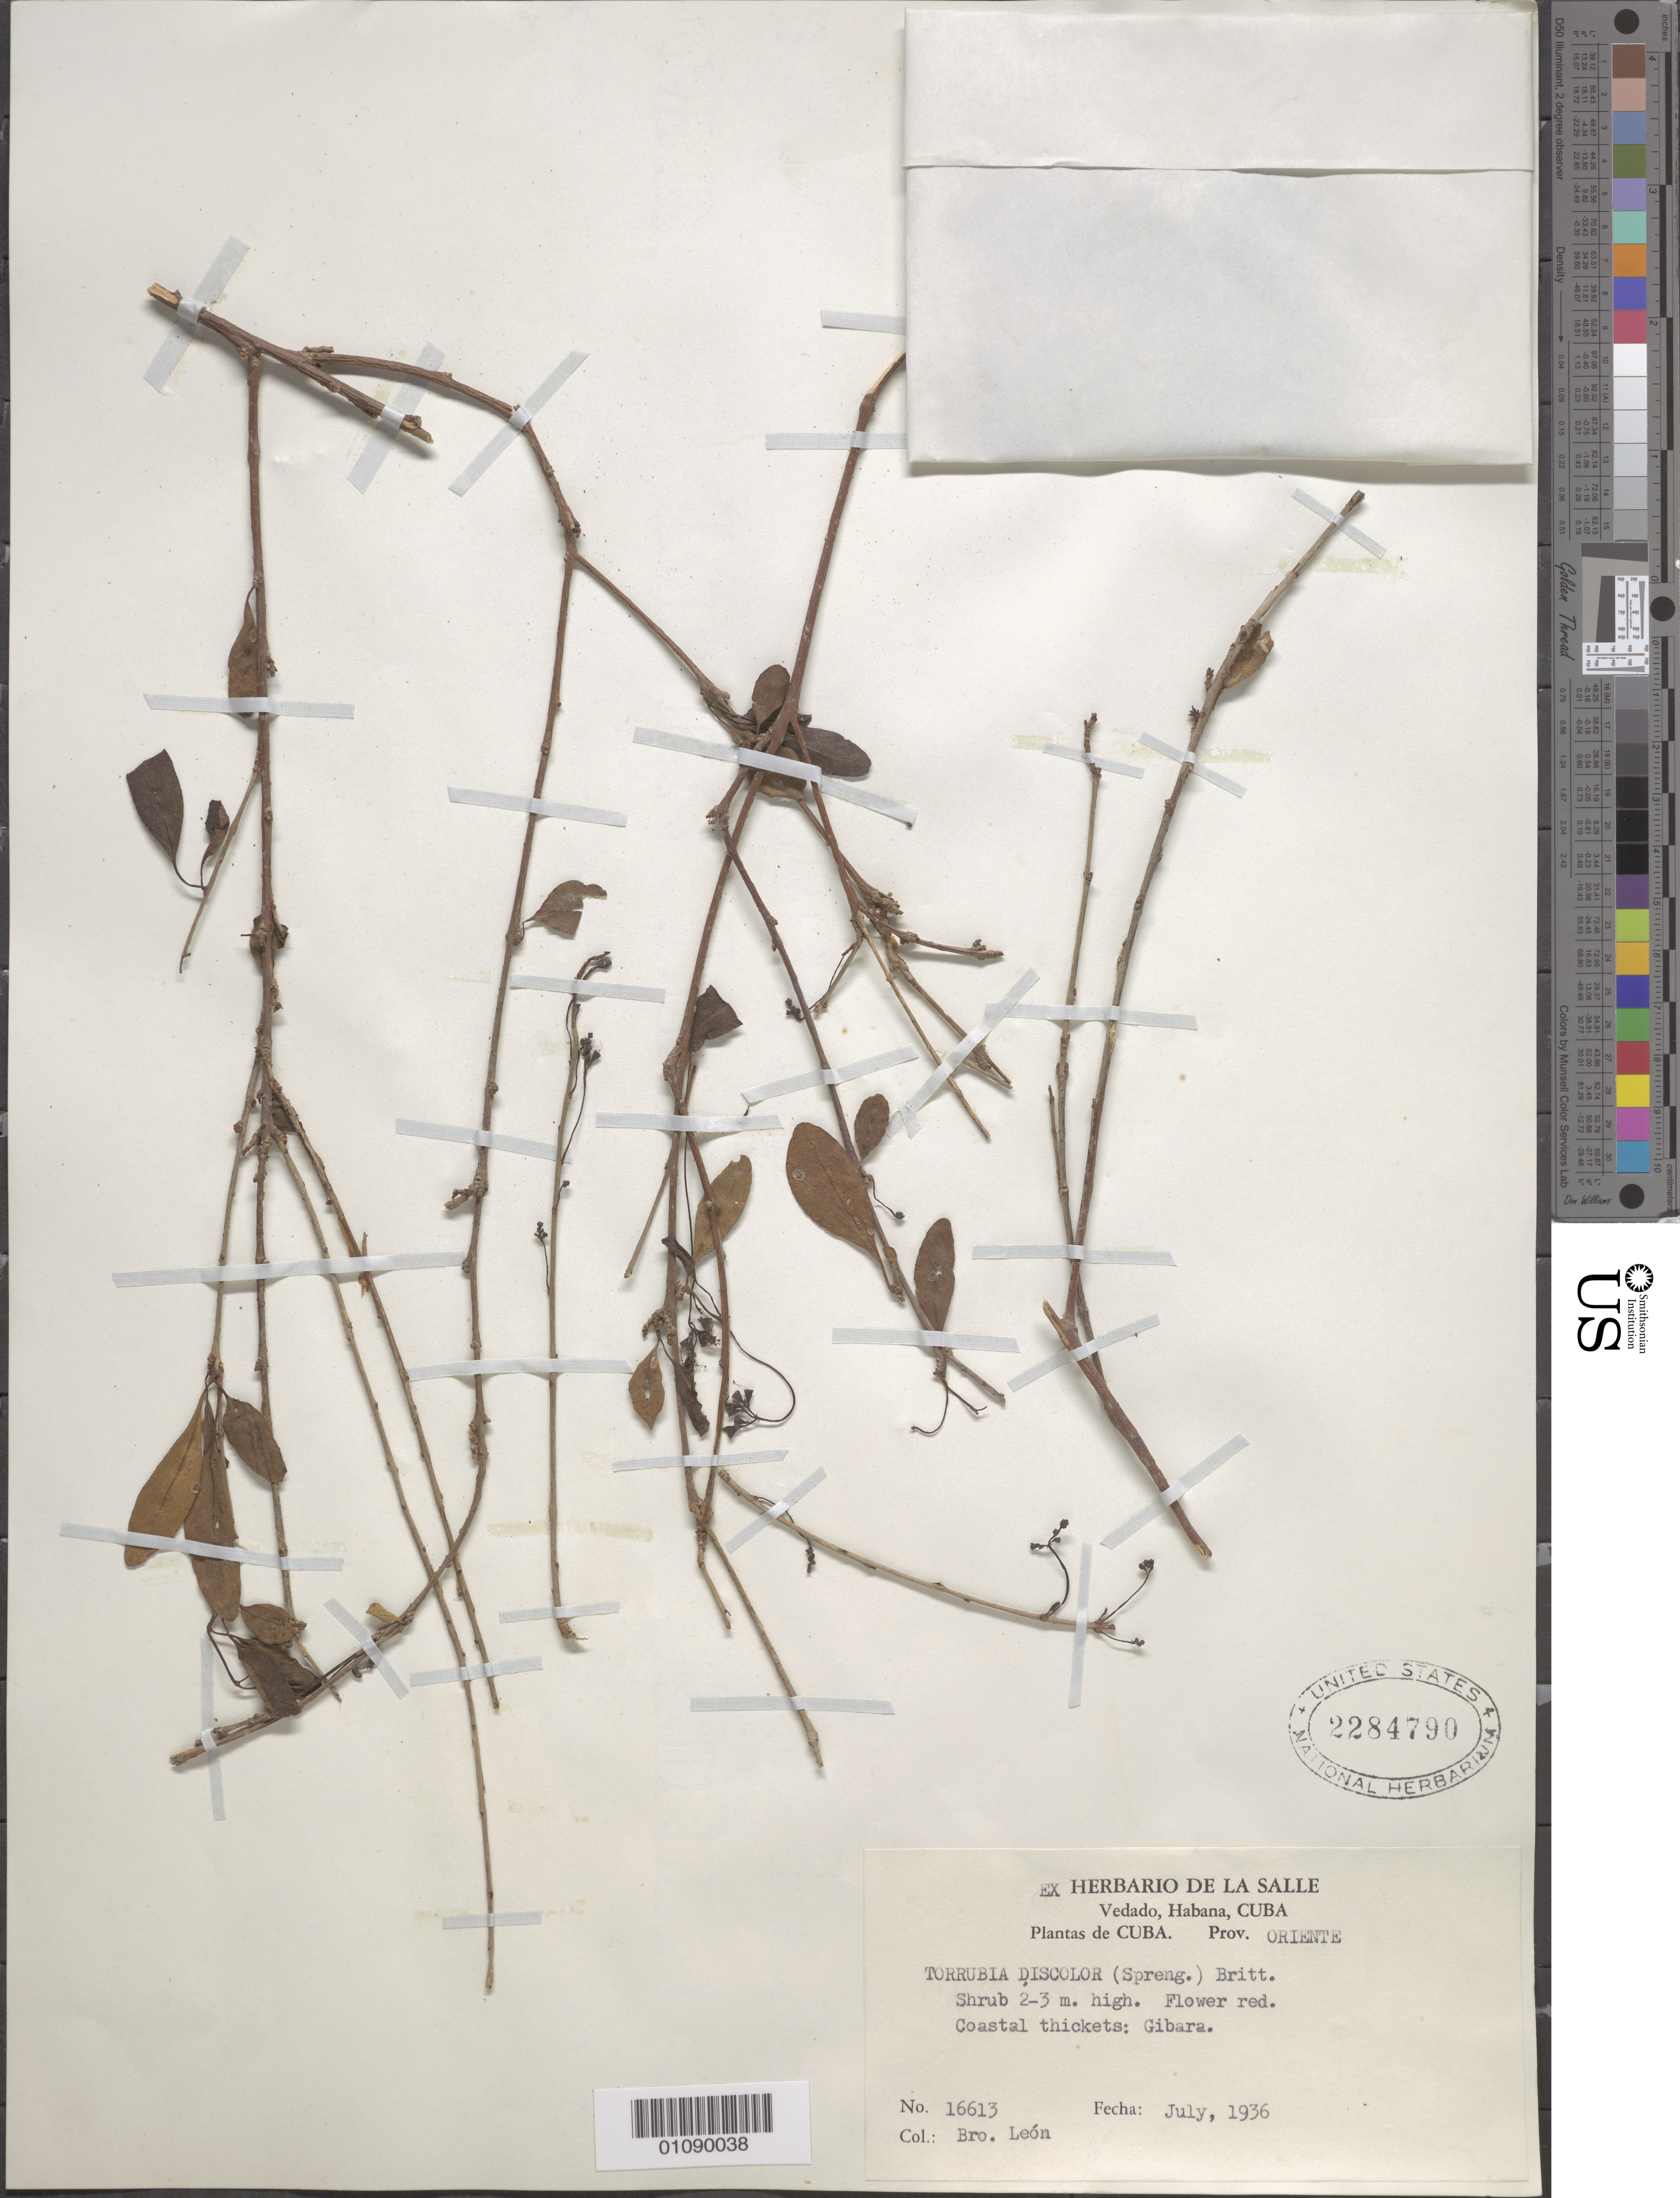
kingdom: Plantae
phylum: Tracheophyta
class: Magnoliopsida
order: Caryophyllales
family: Nyctaginaceae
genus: Guapira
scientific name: Guapira discolor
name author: (Spreng.) Little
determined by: Strong, Mark T., (BOT), Smithsonian Institution - National Museum of Natural History (UNITED STATES)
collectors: Bro. León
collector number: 16613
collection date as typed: Jul 1936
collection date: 1936-07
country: Cuba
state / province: Holguín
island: Cuba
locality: Oriente, Gibara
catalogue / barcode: US 2284790